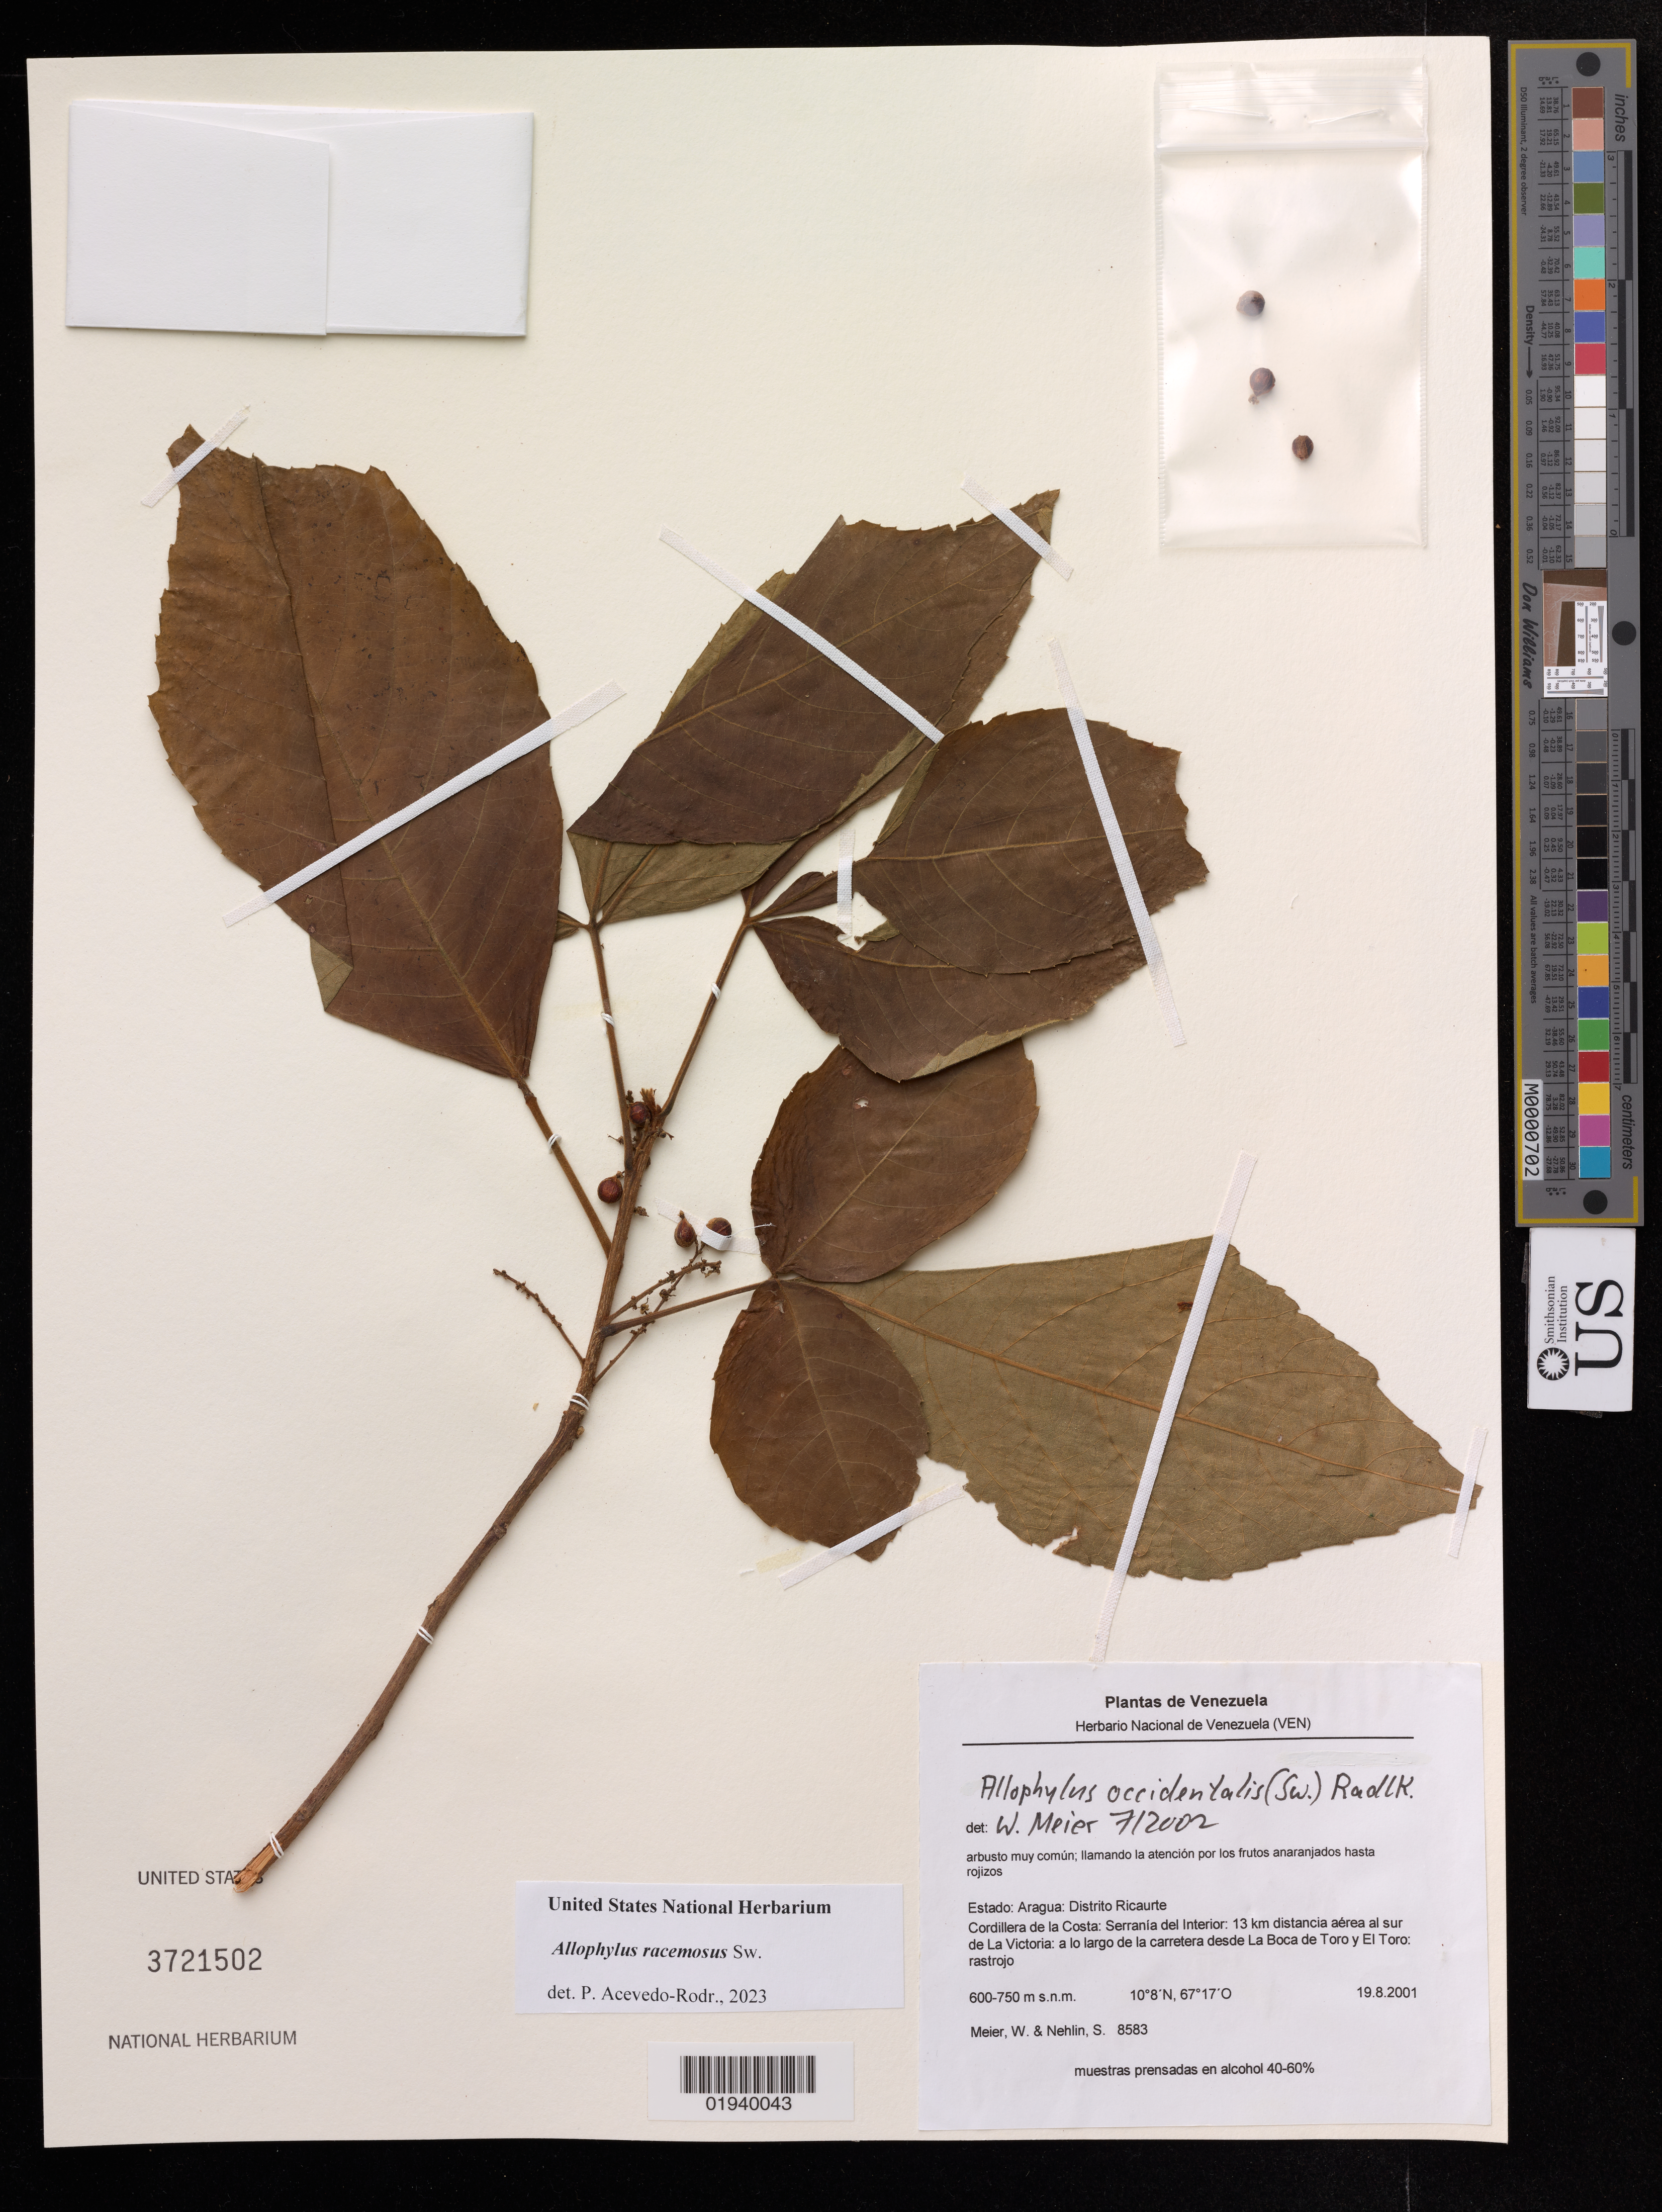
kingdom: Plantae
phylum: Tracheophyta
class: Magnoliopsida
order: Sapindales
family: Sapindaceae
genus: Allophylus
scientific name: Allophylus racemosus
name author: Sw.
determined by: Acevedo-Rodriguez, P., (US), Smithsonian Institution - National Museum of Natural History (UNITED STATES)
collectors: W. Meier & S. Nehlin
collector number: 8583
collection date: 2001-08-19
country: Venezuela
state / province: Aragua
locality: Distrito Ricaurte; Cordillera del Costa; Serrania del Interior; 13 km distancia aérea al sur de La Vicoria; a lo largo de la carretera desde La Boca de Toro y El Toro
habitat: Rastrojo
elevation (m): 600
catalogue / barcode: US 3721502